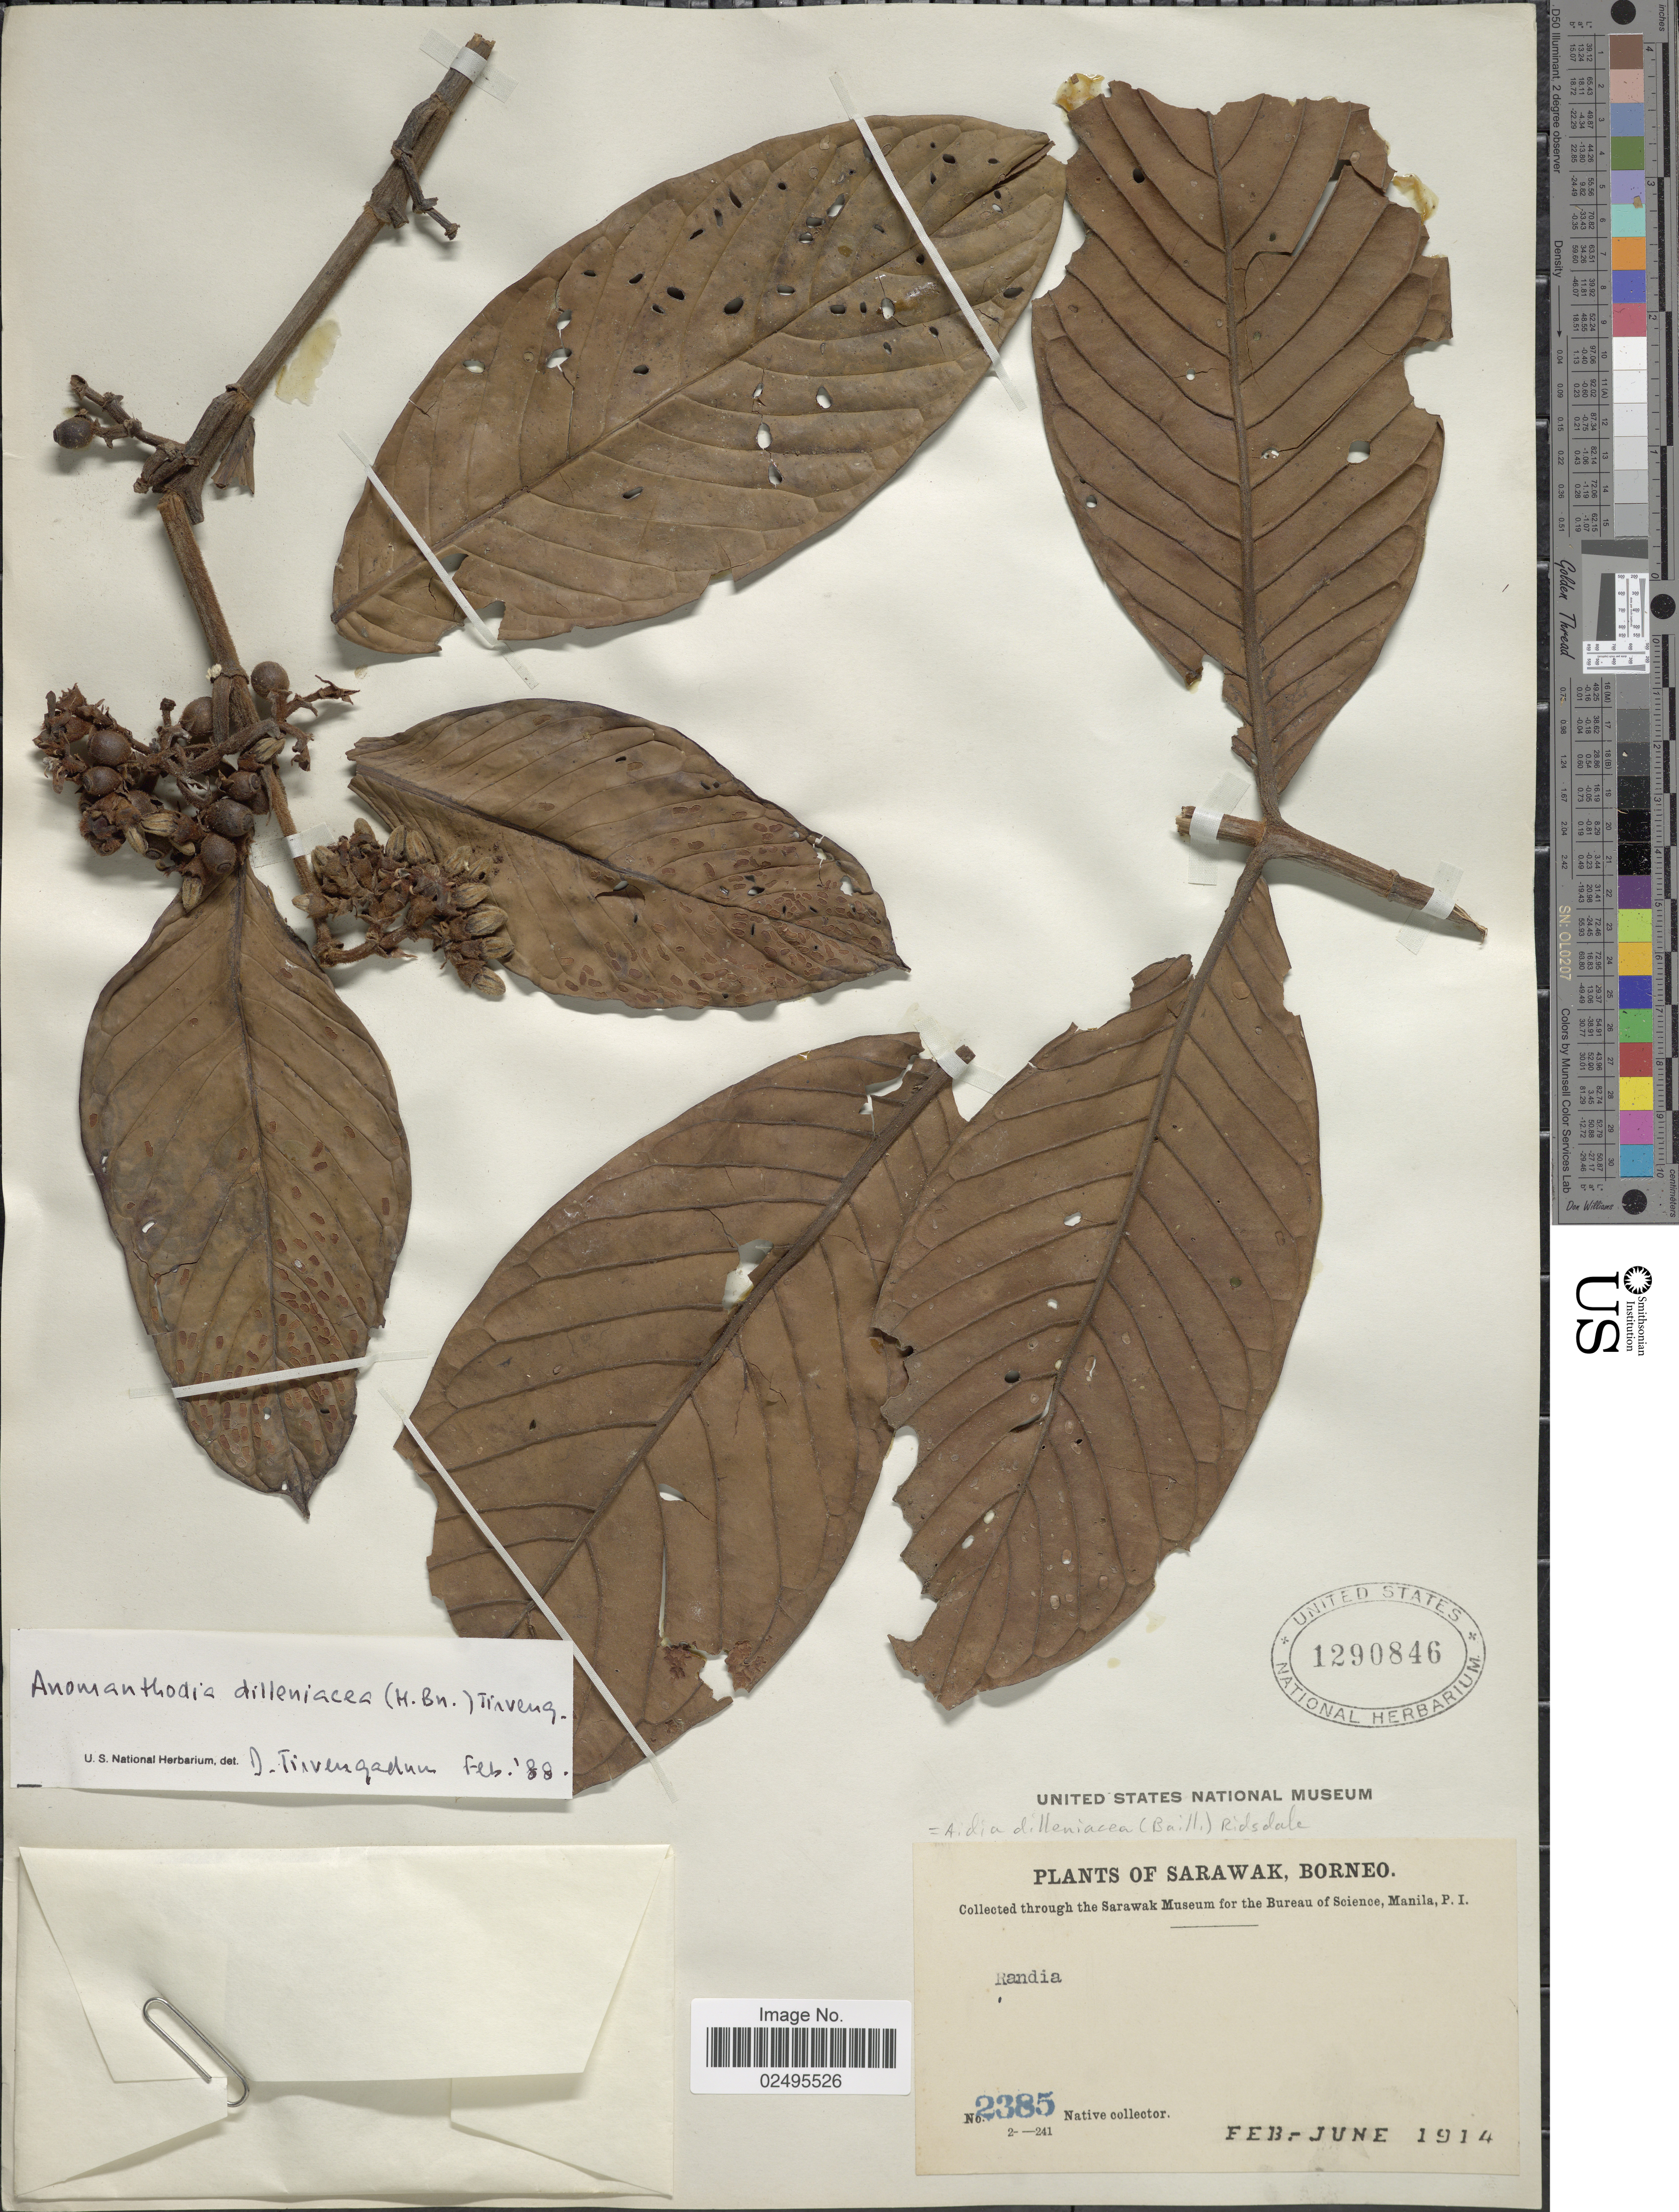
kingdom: Plantae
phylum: Tracheophyta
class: Magnoliopsida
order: Gentianales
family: Rubiaceae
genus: Aidia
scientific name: Aidia dilleniacea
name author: (Baill.) Ridsdale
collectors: Native collector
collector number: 2385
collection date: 1914-02/1914-06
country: Malaysia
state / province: Sarawak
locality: Borneo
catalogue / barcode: US 1290846